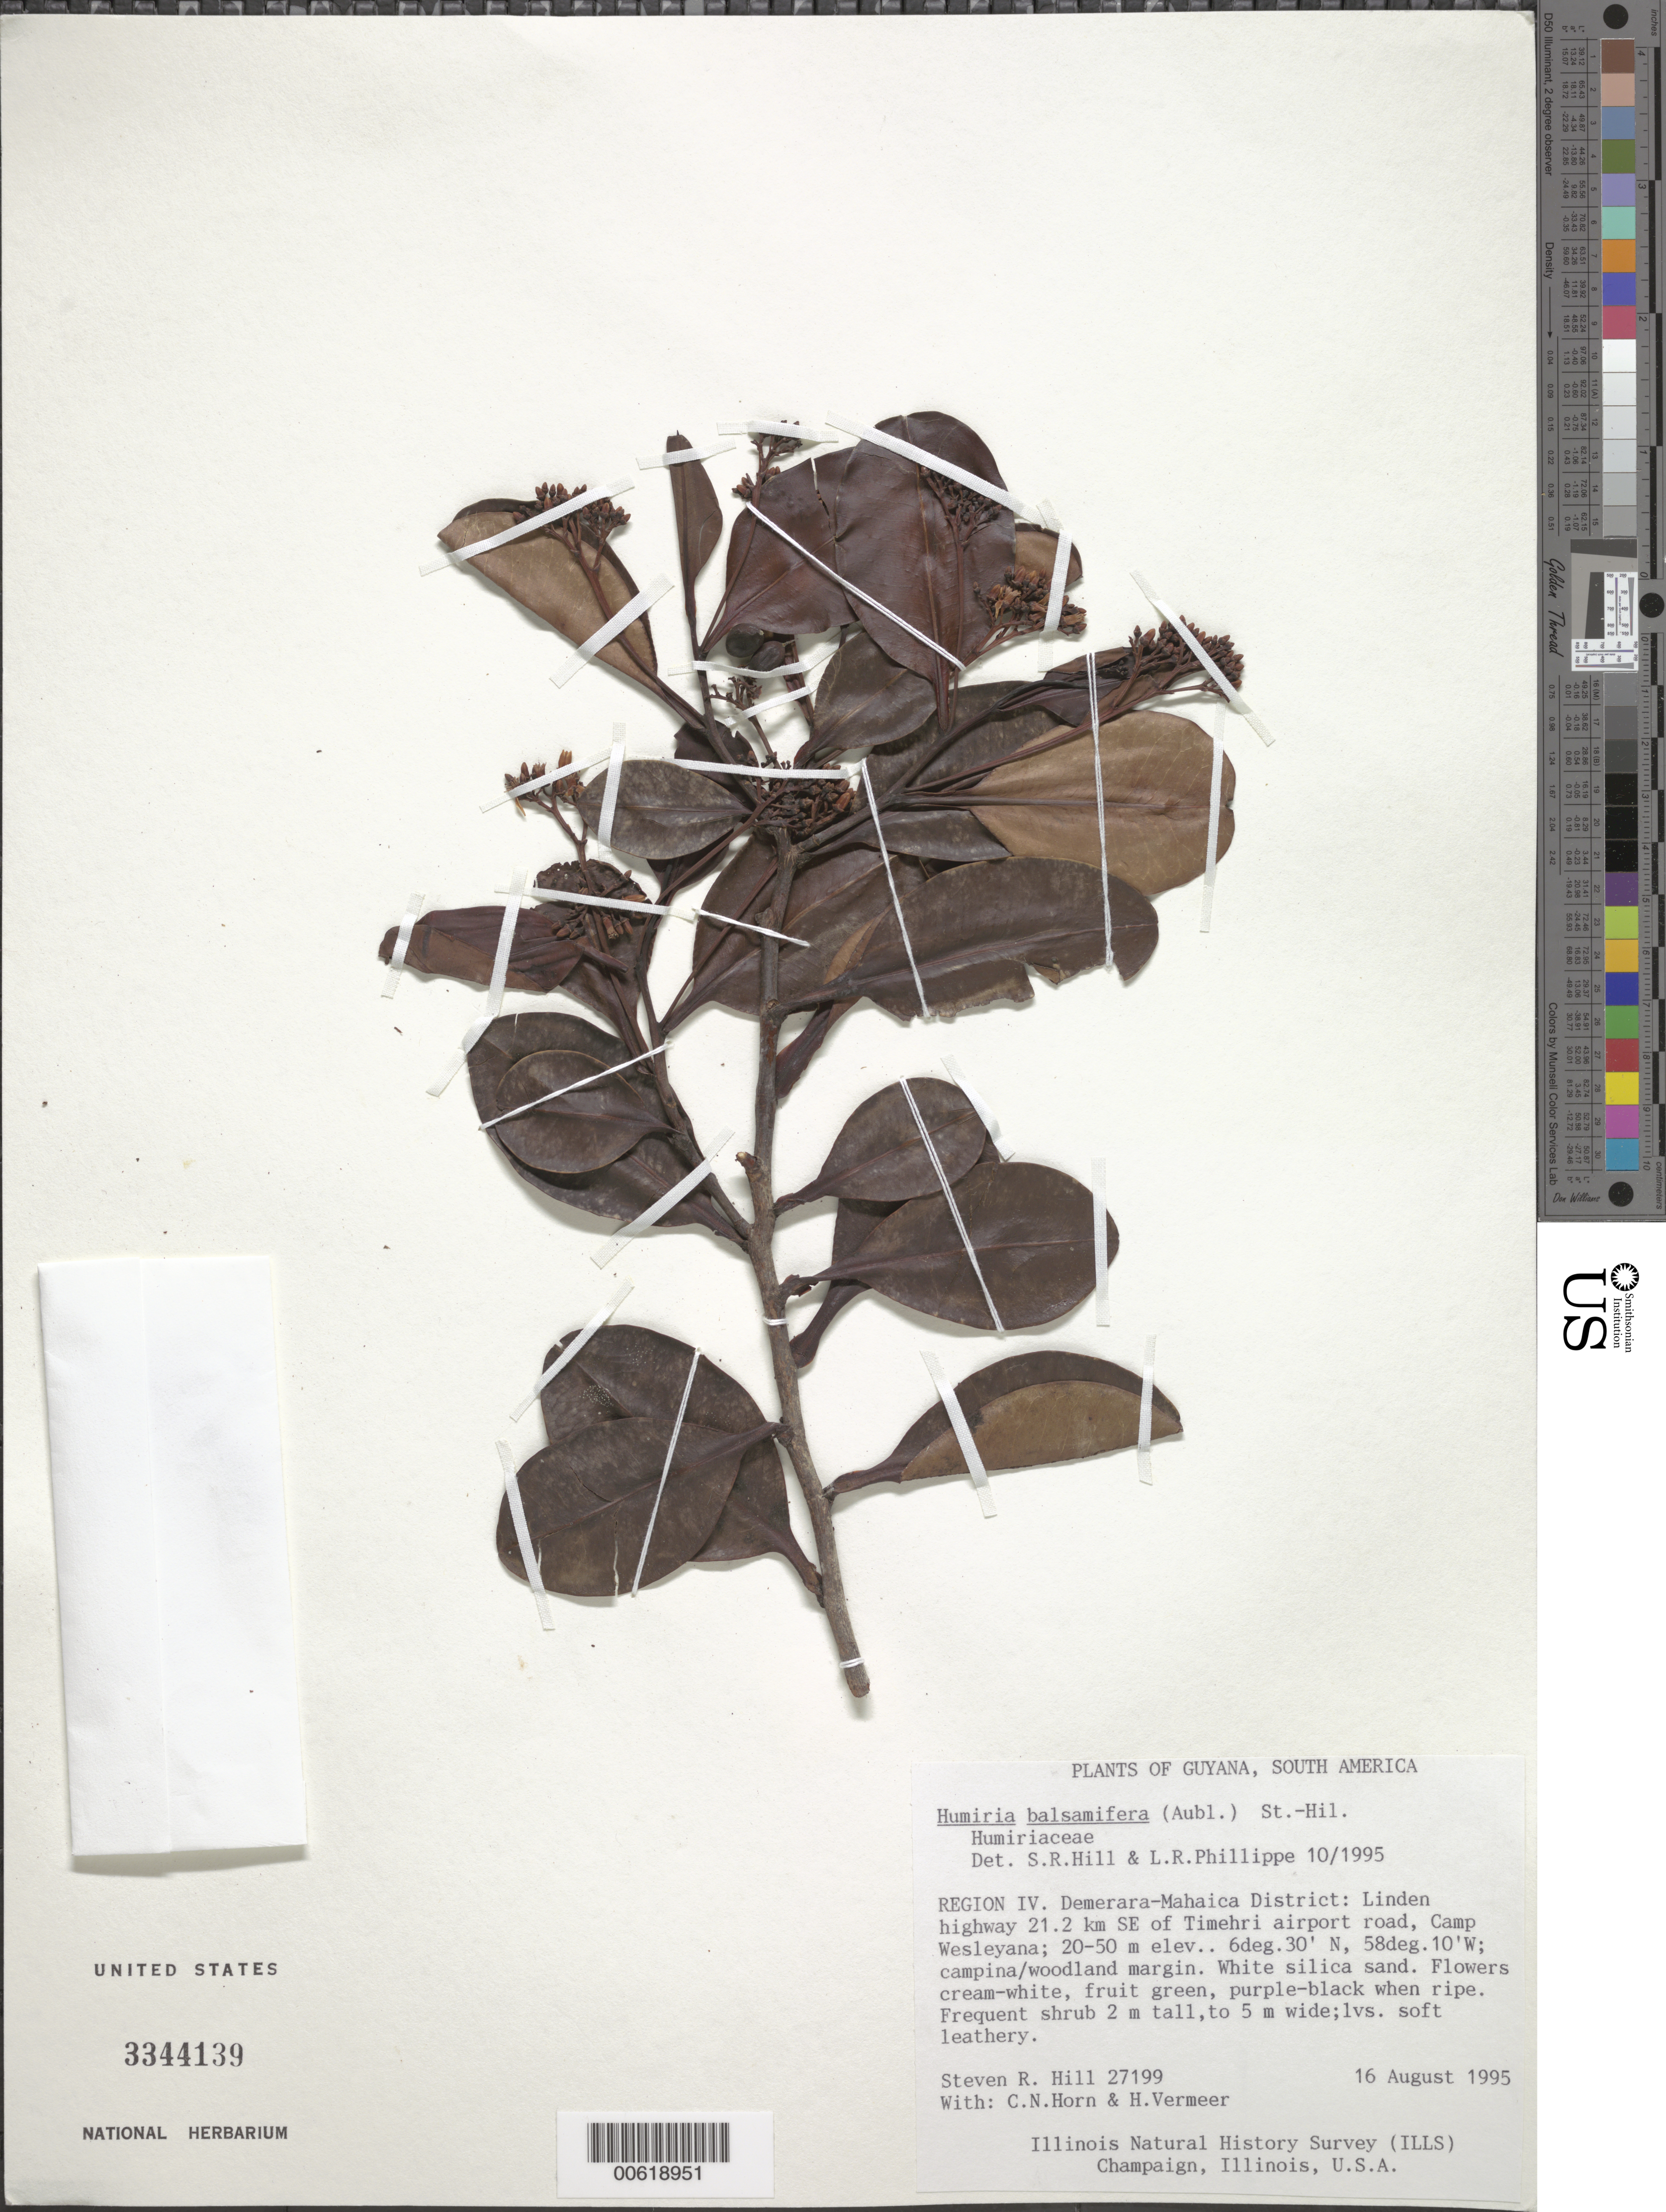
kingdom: Plantae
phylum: Tracheophyta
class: Magnoliopsida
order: Malpighiales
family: Humiriaceae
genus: Humiria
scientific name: Humiria balsamifera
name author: Aubl.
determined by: Hill, Steven R.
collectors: S. R. Hill, C. N. Horn & H. Vermeer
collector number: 27199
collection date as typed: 16-Aug-95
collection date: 1995-08-16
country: Guyana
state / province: Demerara-Mahaica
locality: Linden Hwy., 21.2 km SE of Timehri Airport road, Camp Wesleyana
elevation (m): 20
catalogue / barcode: US 3344139